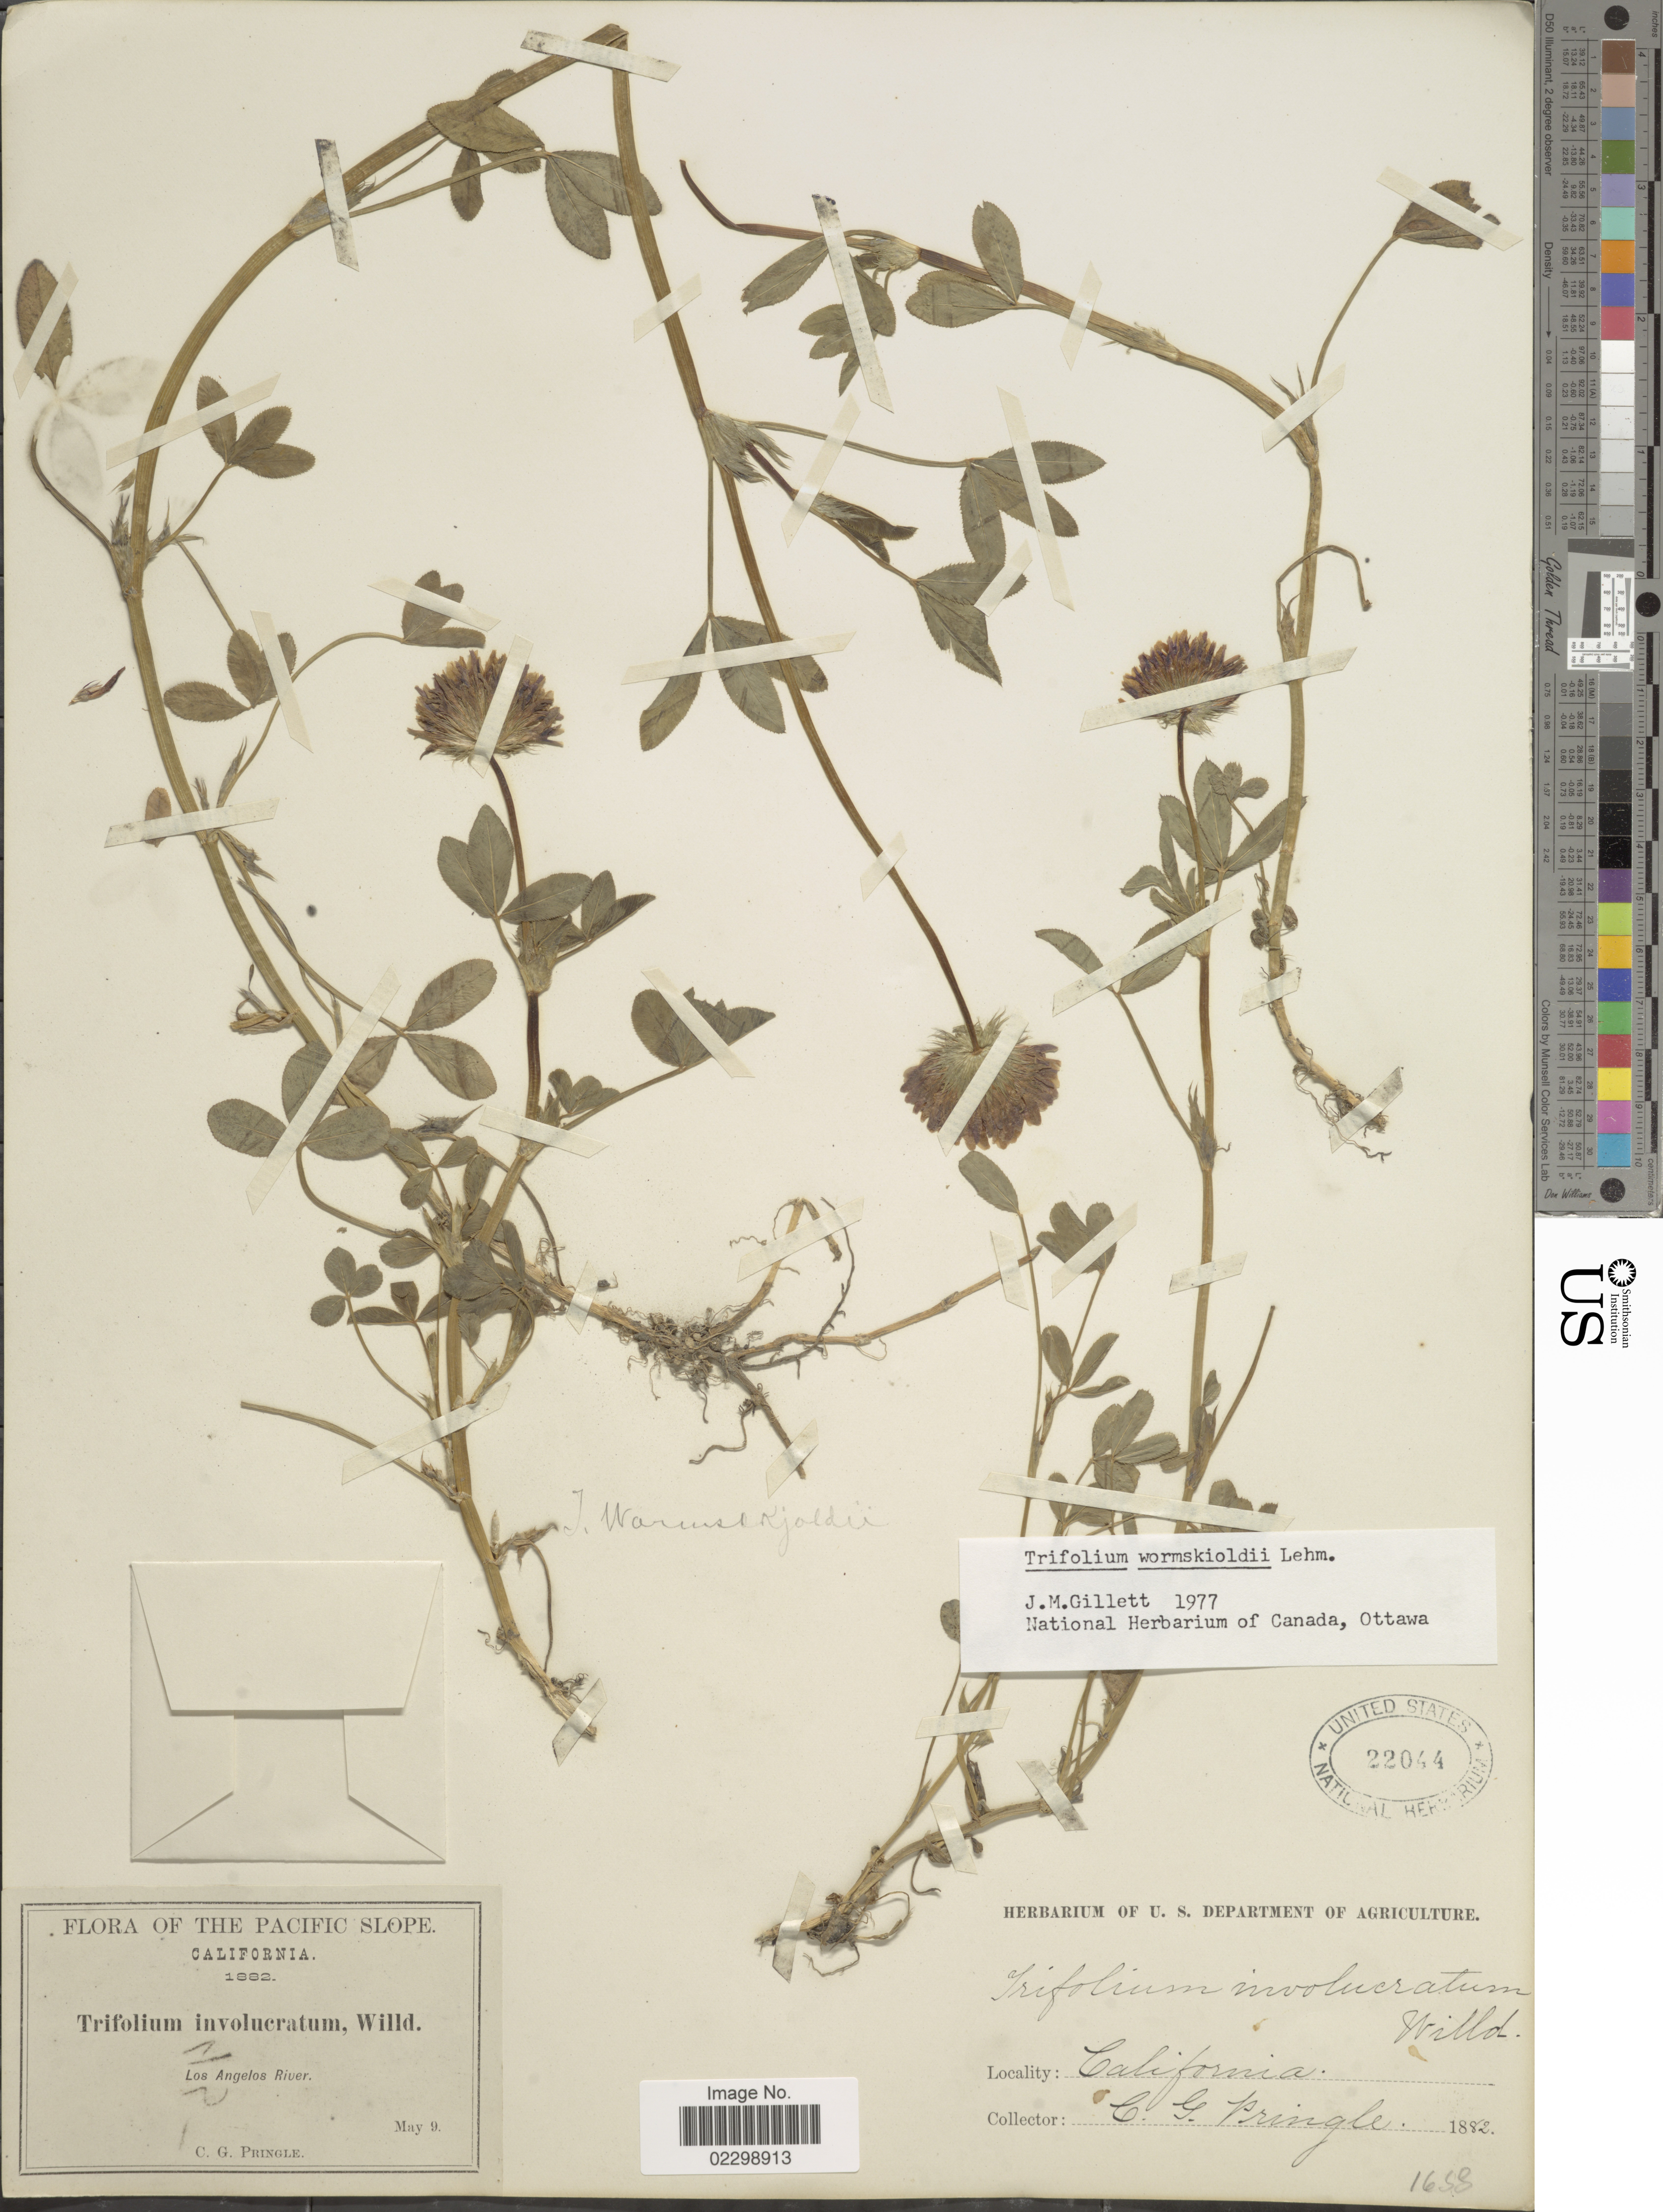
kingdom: Plantae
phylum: Tracheophyta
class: Magnoliopsida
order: Fabales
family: Fabaceae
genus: Trifolium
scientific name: Trifolium wormskioldii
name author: Lehm.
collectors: C. G. Pringle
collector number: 1639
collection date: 1882-05-09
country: United States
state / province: California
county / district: Los Angeles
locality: Pacific Slope, Los Angeles River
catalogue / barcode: US 22044